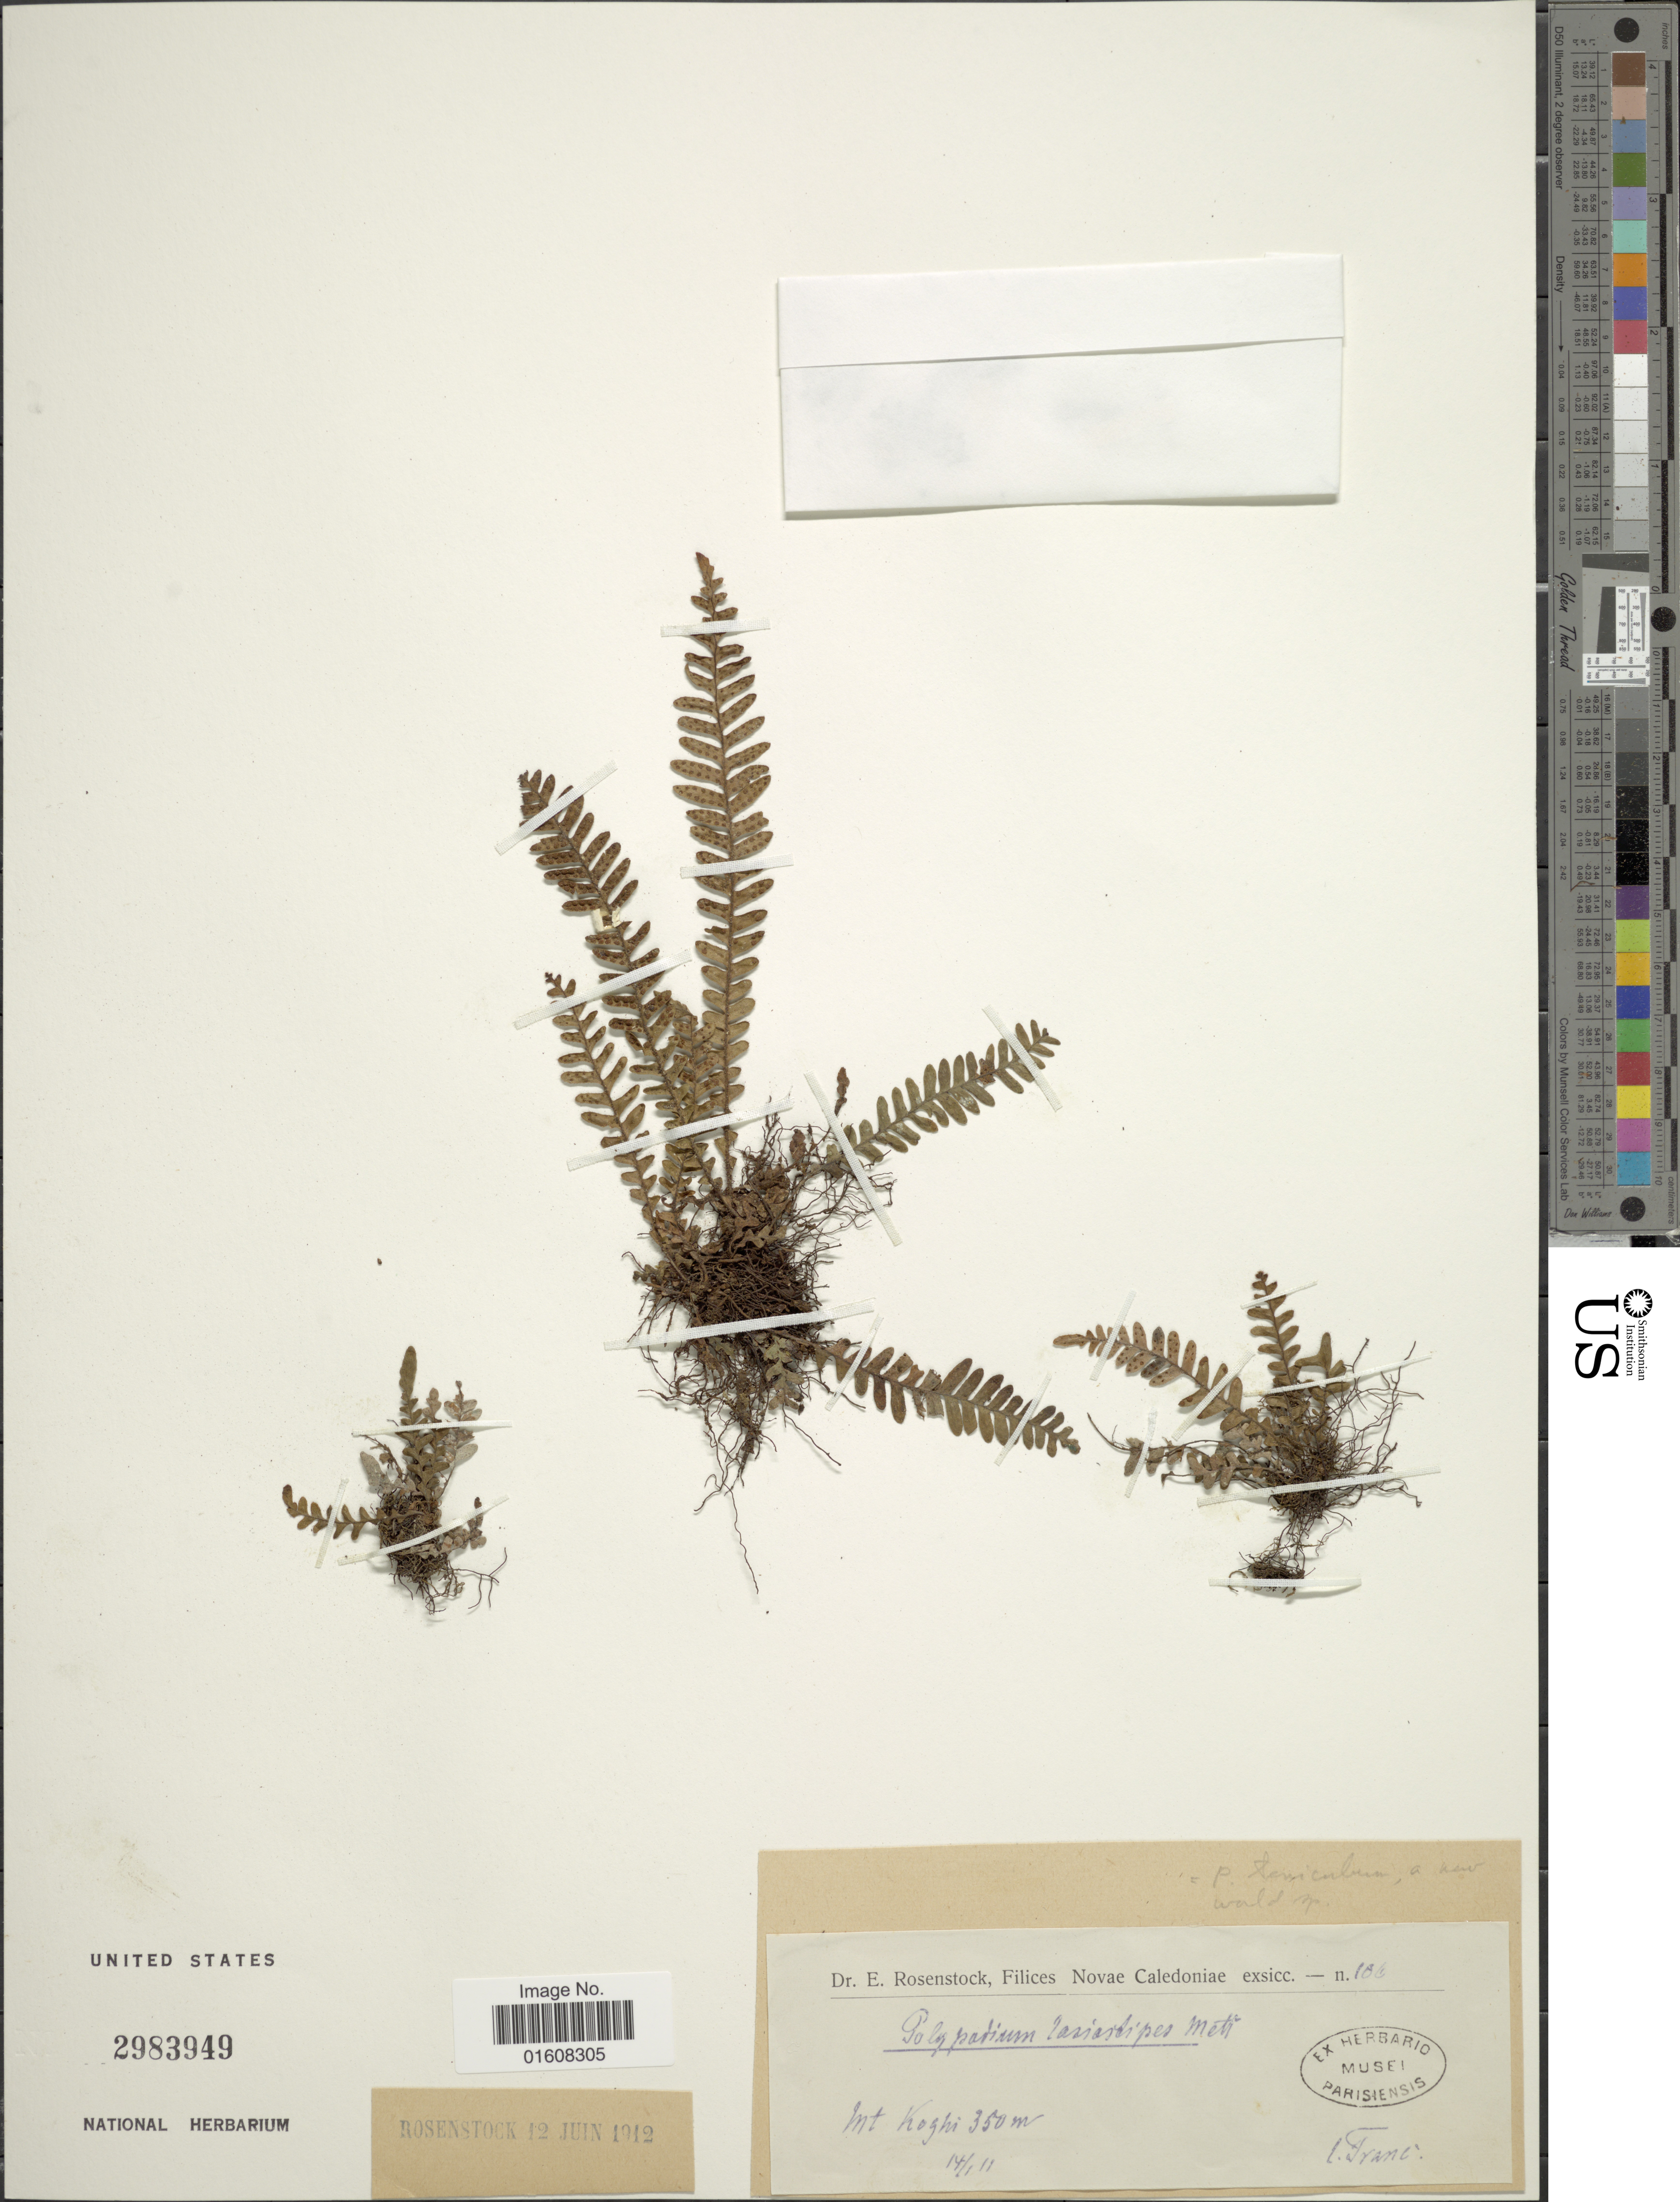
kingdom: Plantae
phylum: Tracheophyta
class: Polypodiopsida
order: Polypodiales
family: Polypodiaceae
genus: Grammitis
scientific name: Grammitis lasiostipes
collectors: Franc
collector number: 186*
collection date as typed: Transcribed d/m/y: 14/1/11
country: New Caledonia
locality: Mt. Koghi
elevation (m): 350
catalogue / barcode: US 2983949